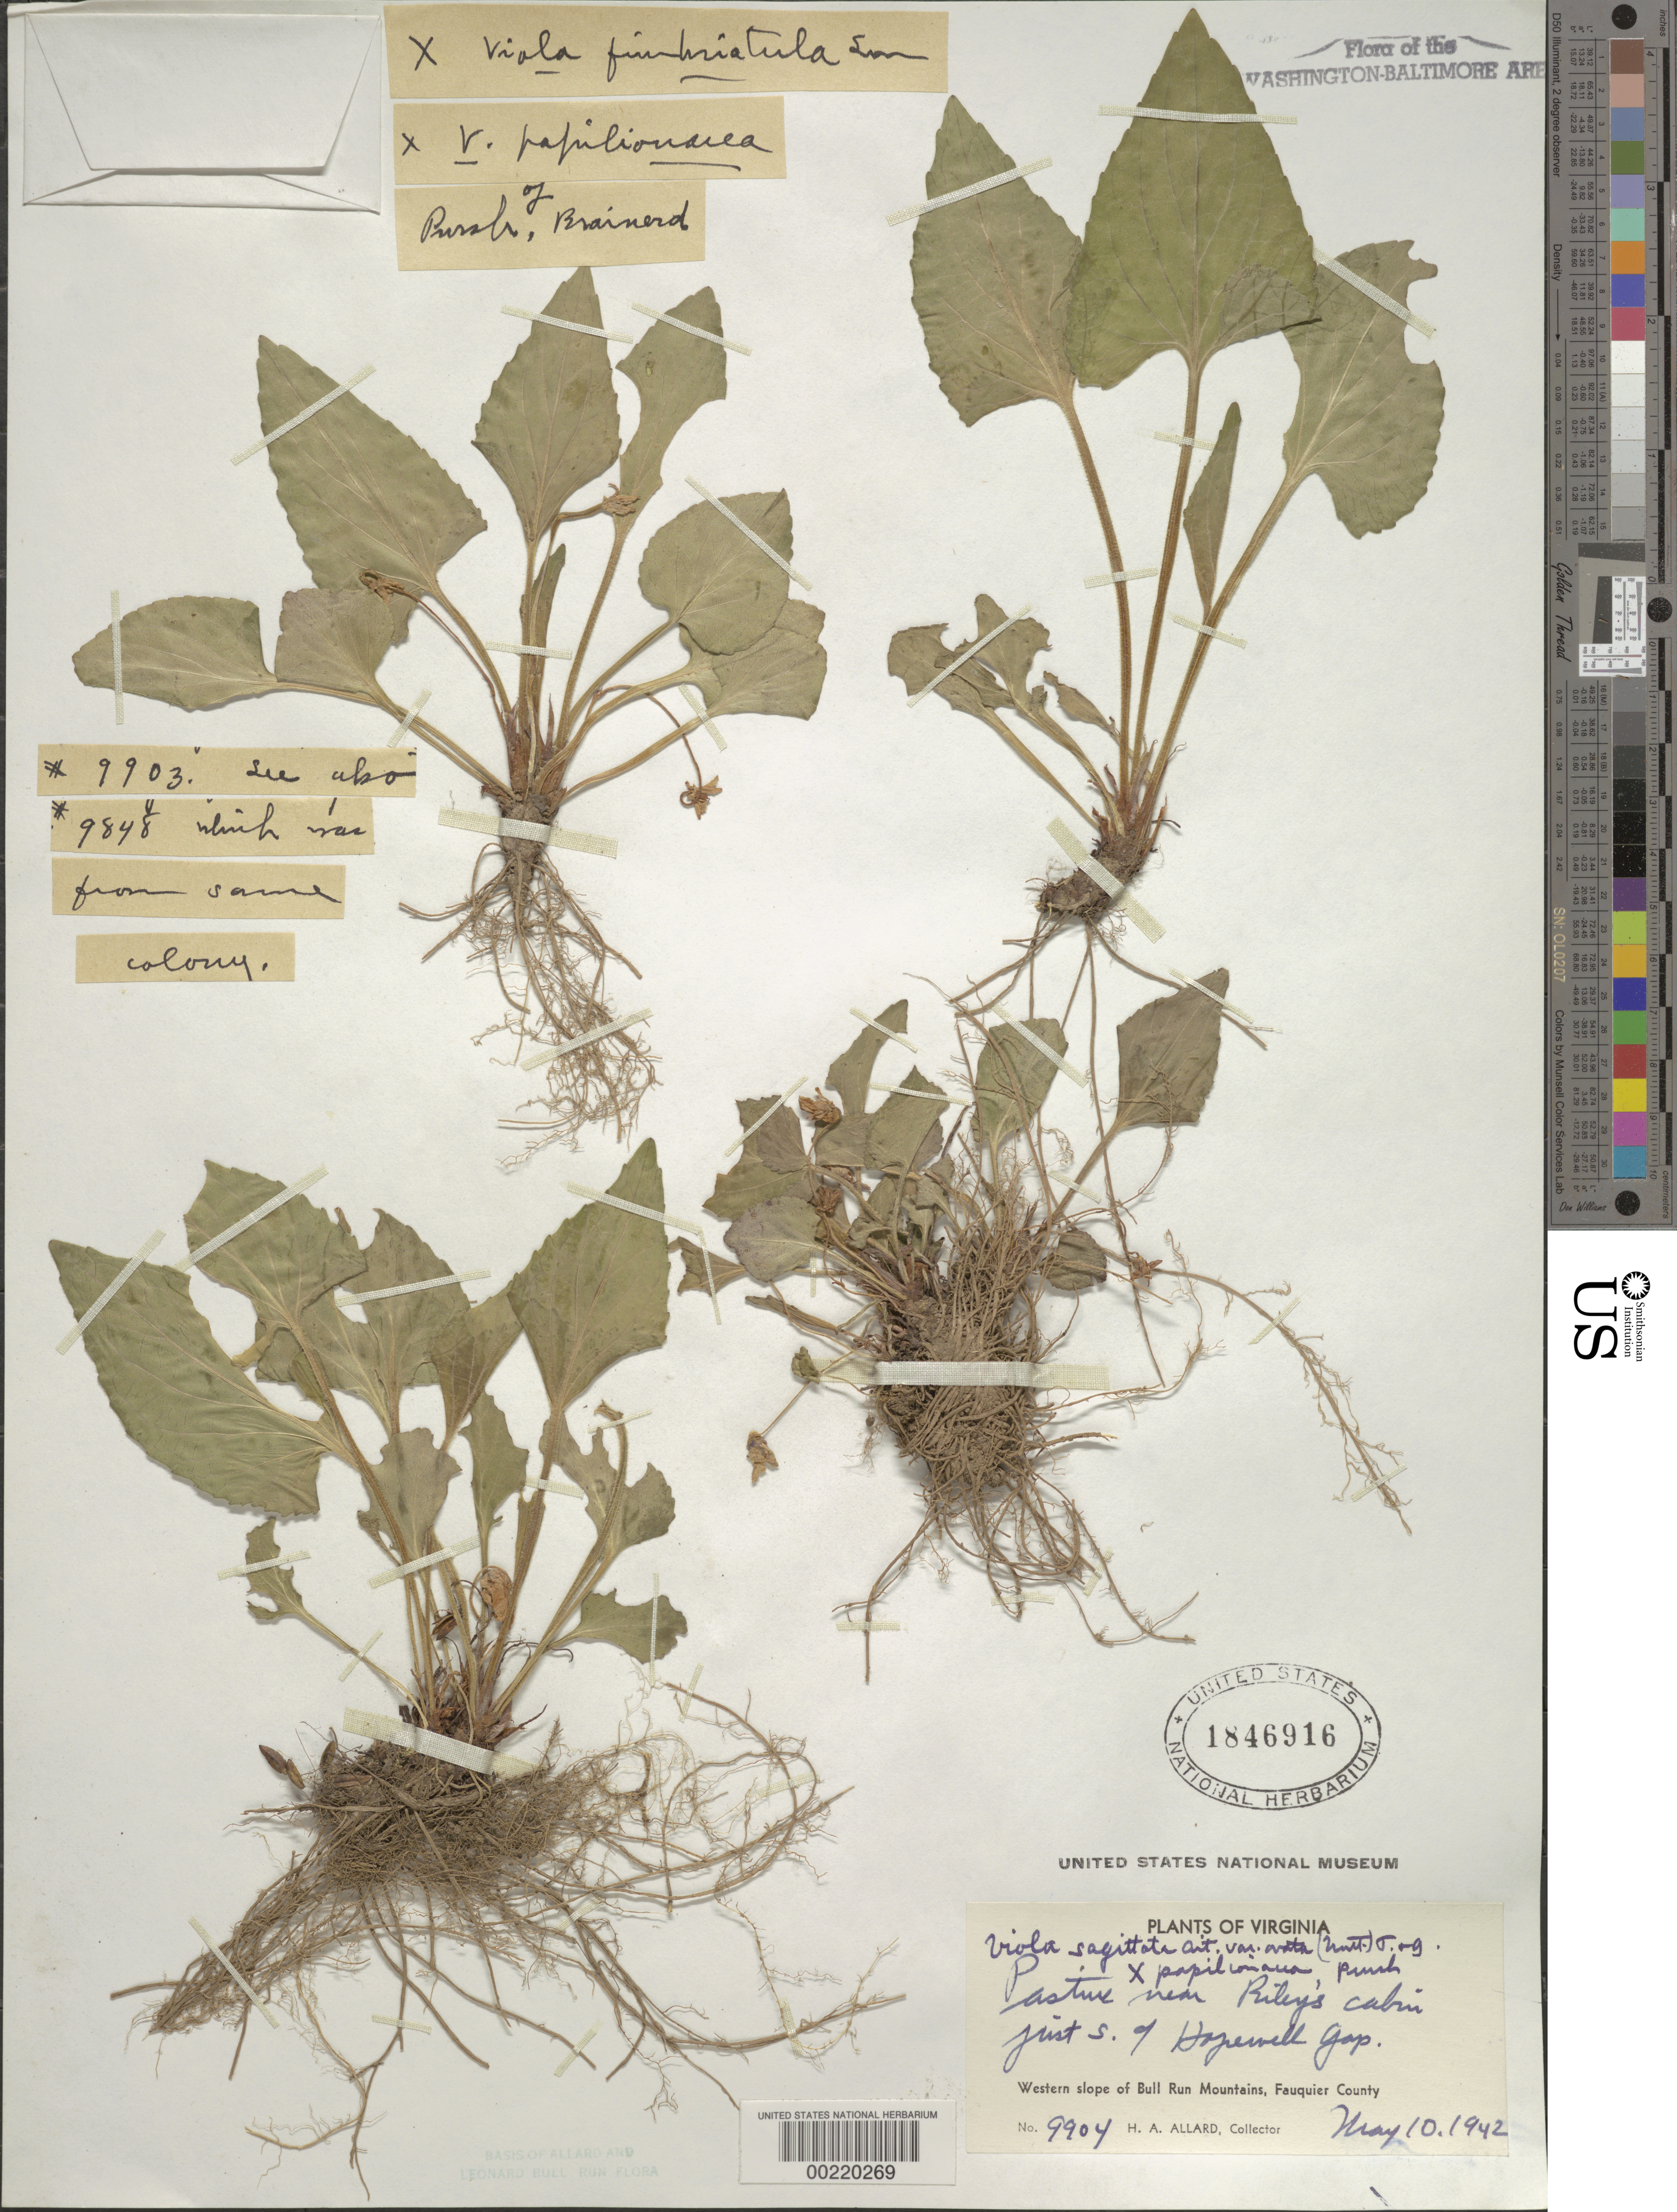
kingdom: Plantae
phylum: Tracheophyta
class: Magnoliopsida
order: Malpighiales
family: Violaceae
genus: Viola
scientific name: Viola sagittata var. ovata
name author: (Nutt.) Torr. & A. Gray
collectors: H. A. Allard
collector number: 9904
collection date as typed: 10 May 1942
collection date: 1942-05-10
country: United States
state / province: Virginia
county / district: Fauquier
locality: Rileys Cabin, south of Hopewell Gap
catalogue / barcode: US 1846916